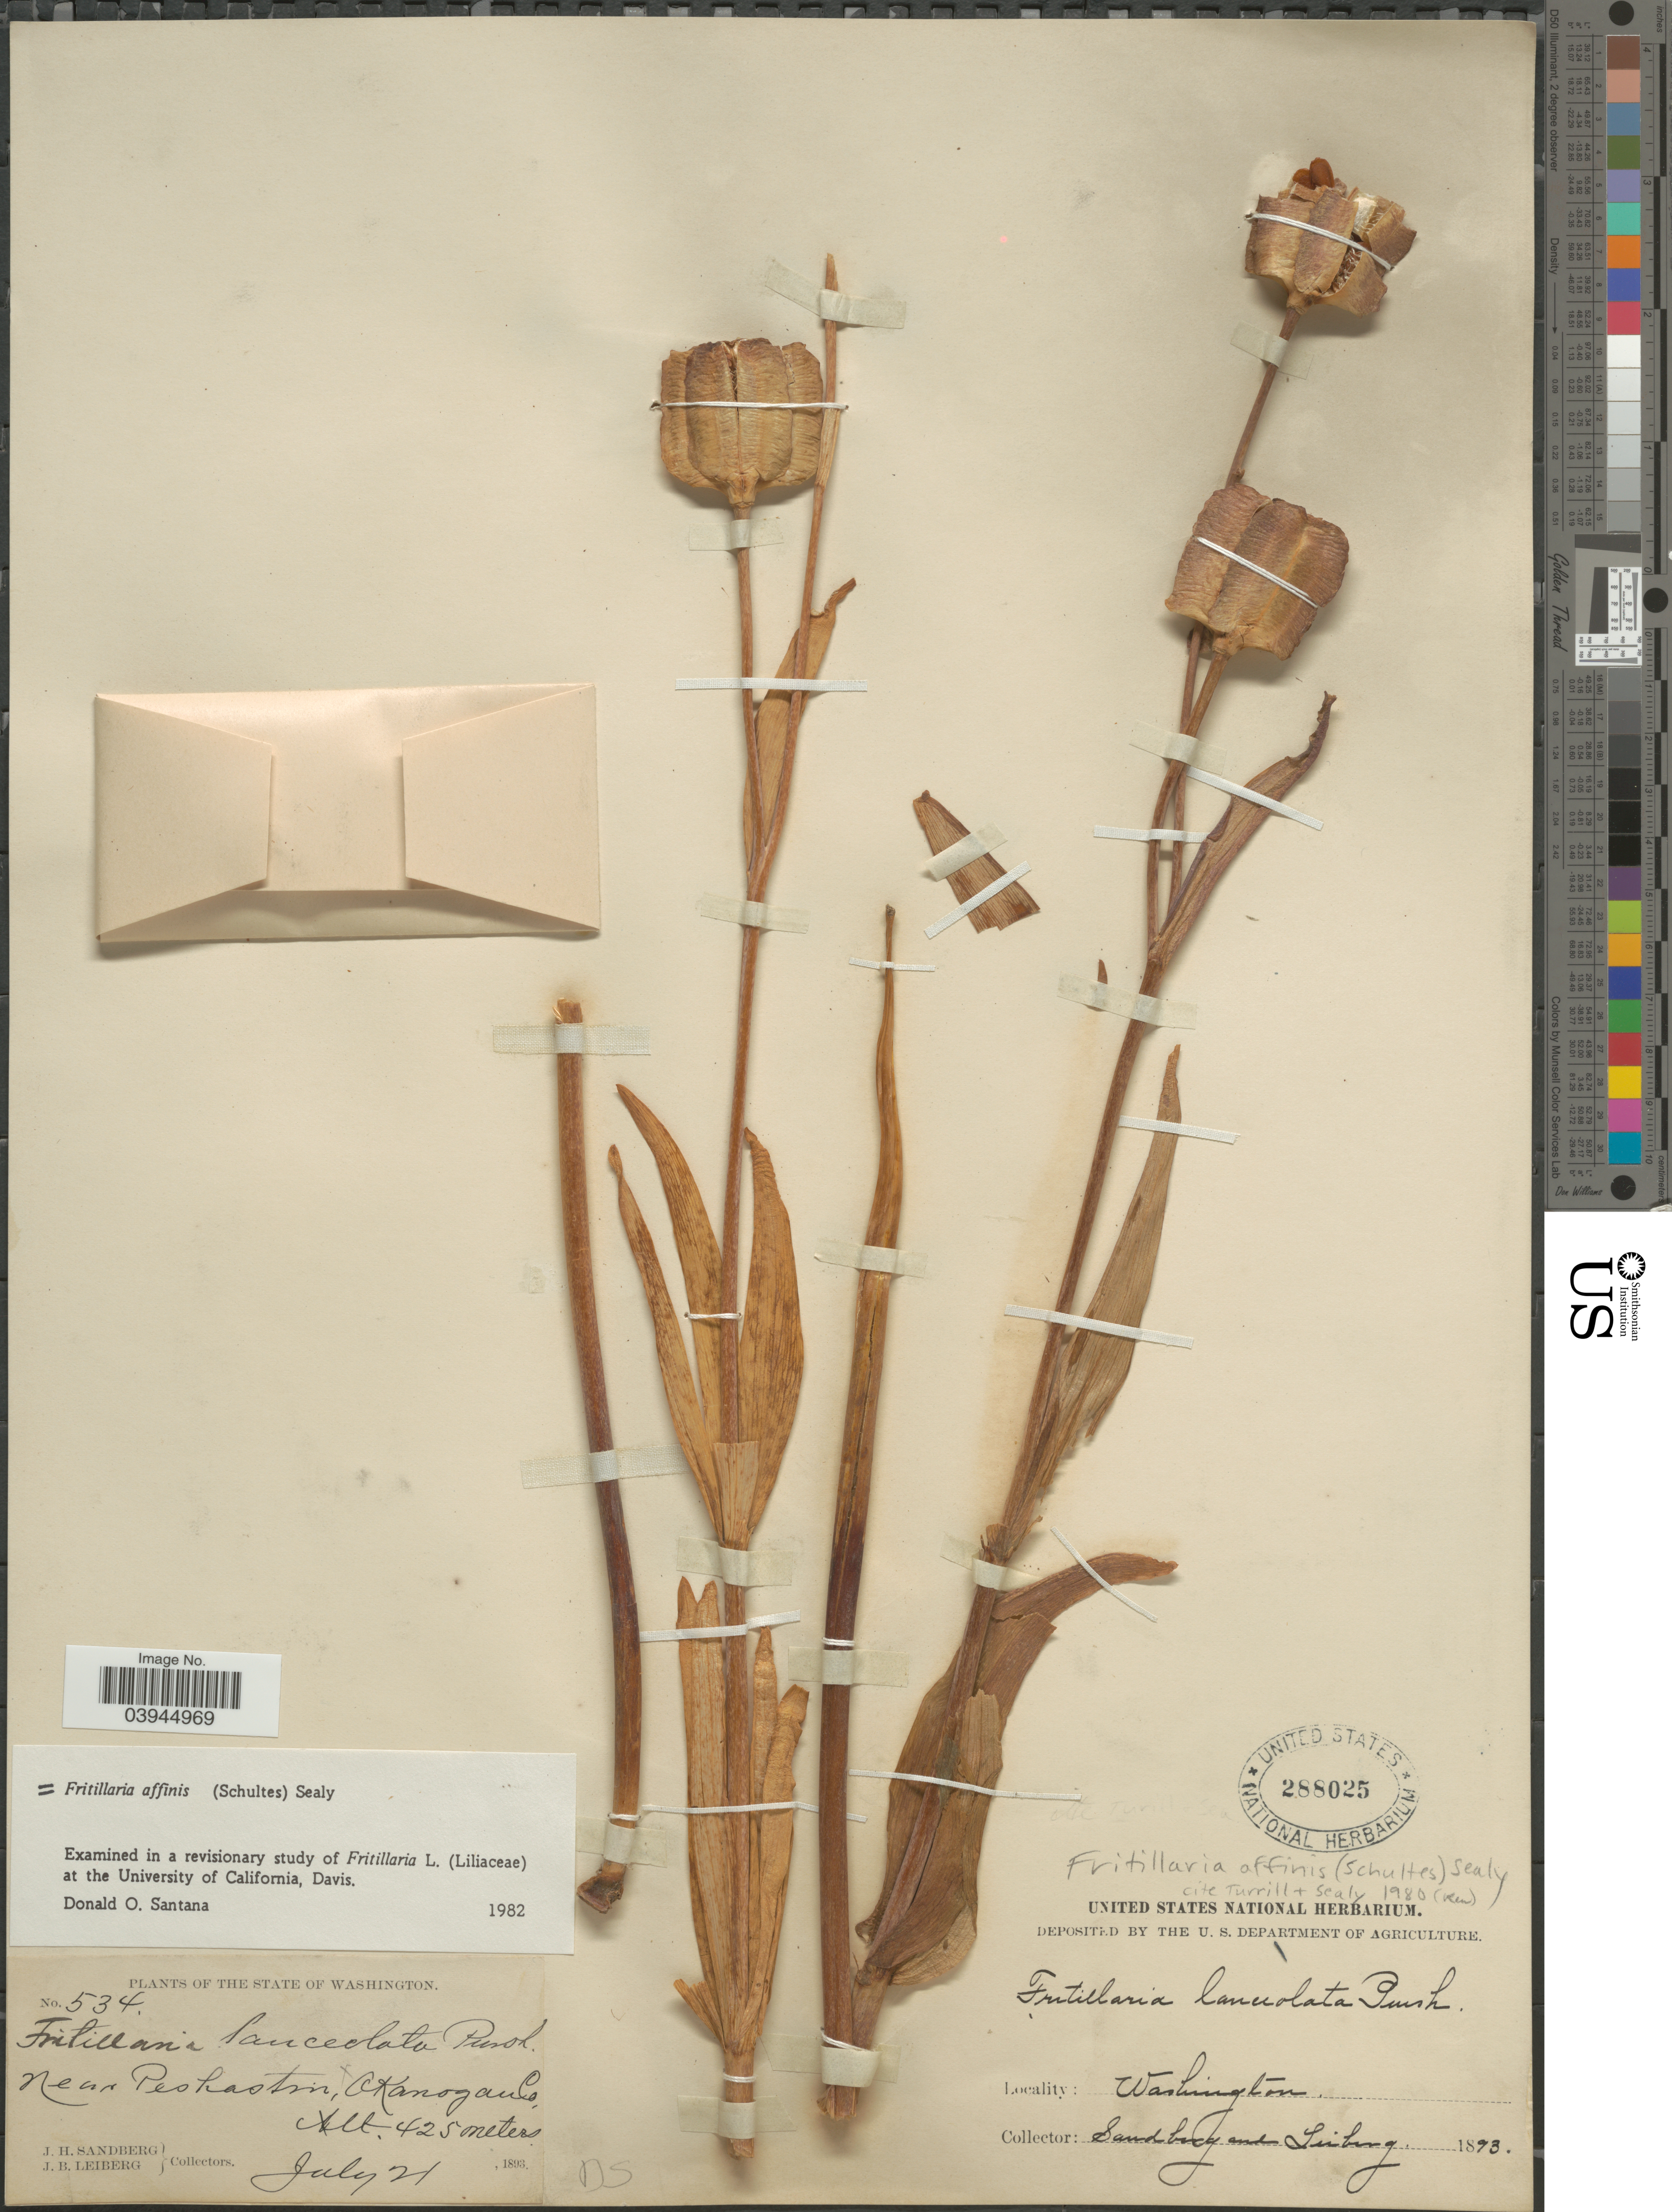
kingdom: Plantae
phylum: Tracheophyta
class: Liliopsida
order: Liliales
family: Liliaceae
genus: Fritillaria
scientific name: Fritillaria affinis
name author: (Schult. & Schult. f.) Sealy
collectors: J. H. Sandberg & J. B. Leiberg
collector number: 534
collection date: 1893-07-24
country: United States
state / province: Washington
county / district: Okanogan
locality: Near Peshastin, Akanogan Co.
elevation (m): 425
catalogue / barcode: US 288025